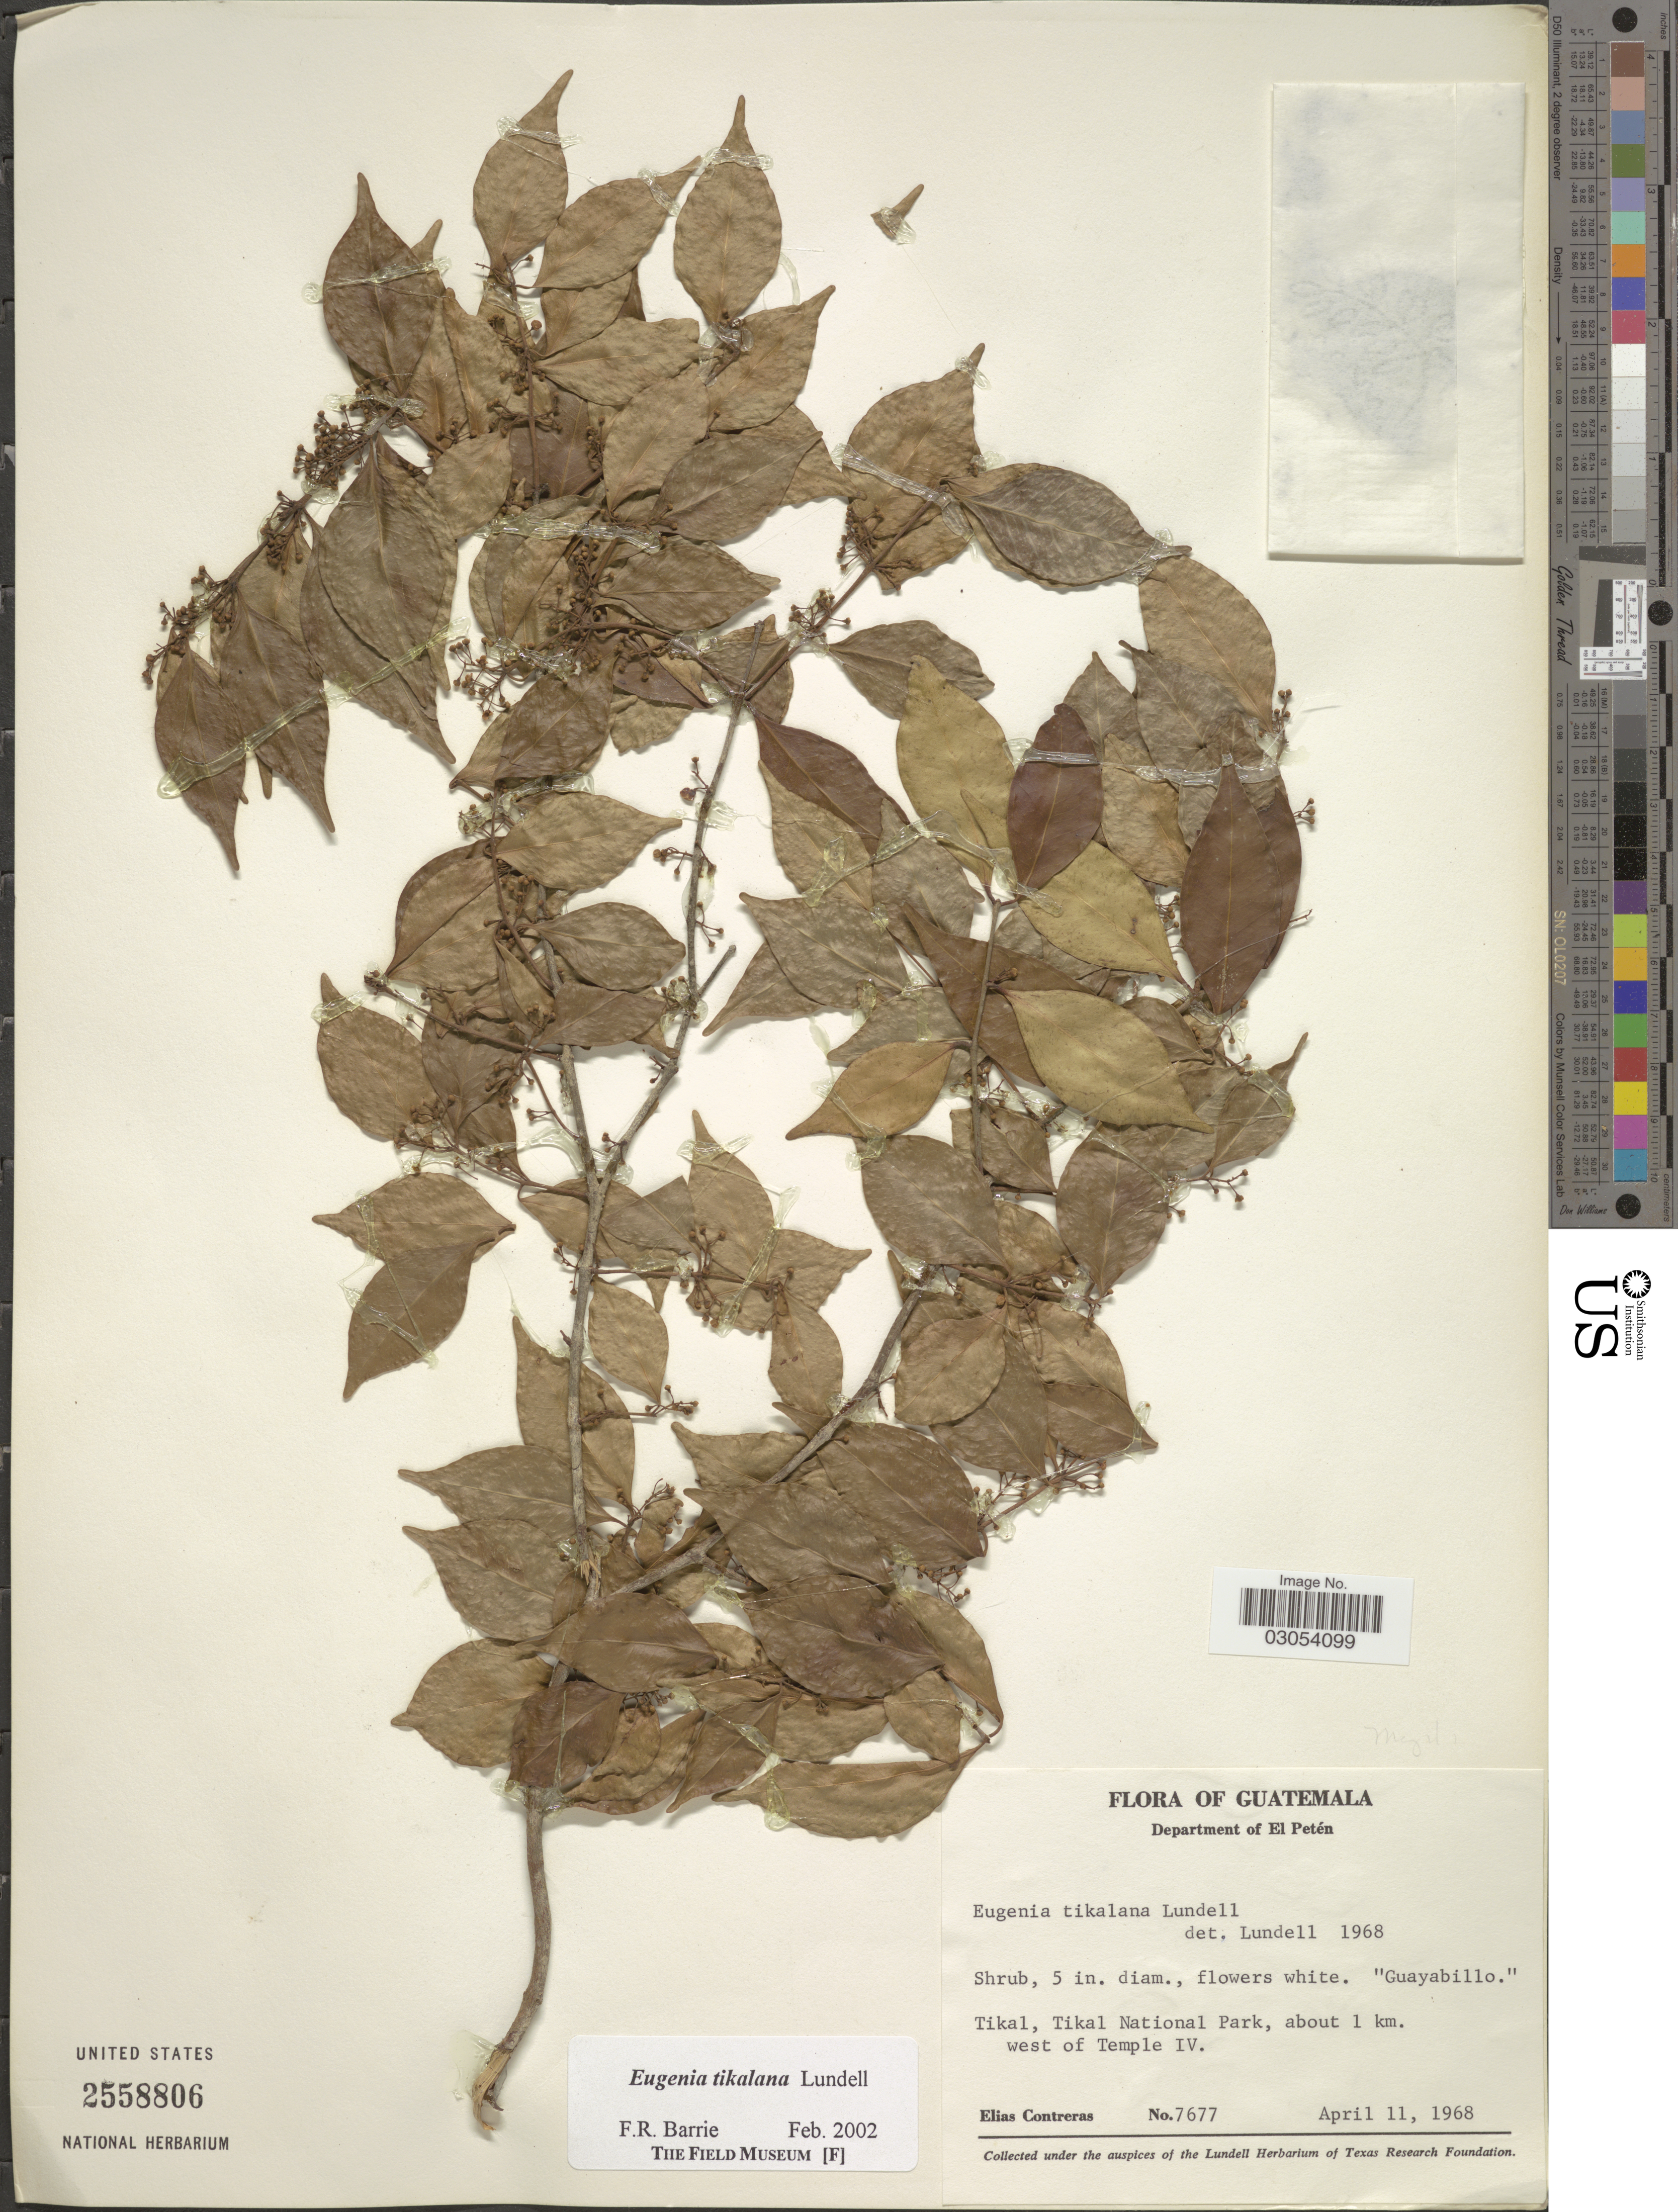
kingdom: Plantae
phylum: Tracheophyta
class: Magnoliopsida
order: Myrtales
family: Myrtaceae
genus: Eugenia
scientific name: Eugenia tikalana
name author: Lundell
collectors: E. Contreras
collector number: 7677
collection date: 1968-04-11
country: Guatemala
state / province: El Petén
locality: Department of El Petén. Tikal, Tikal National Park, about 1 km. west of Temple IV.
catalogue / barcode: US 2558806